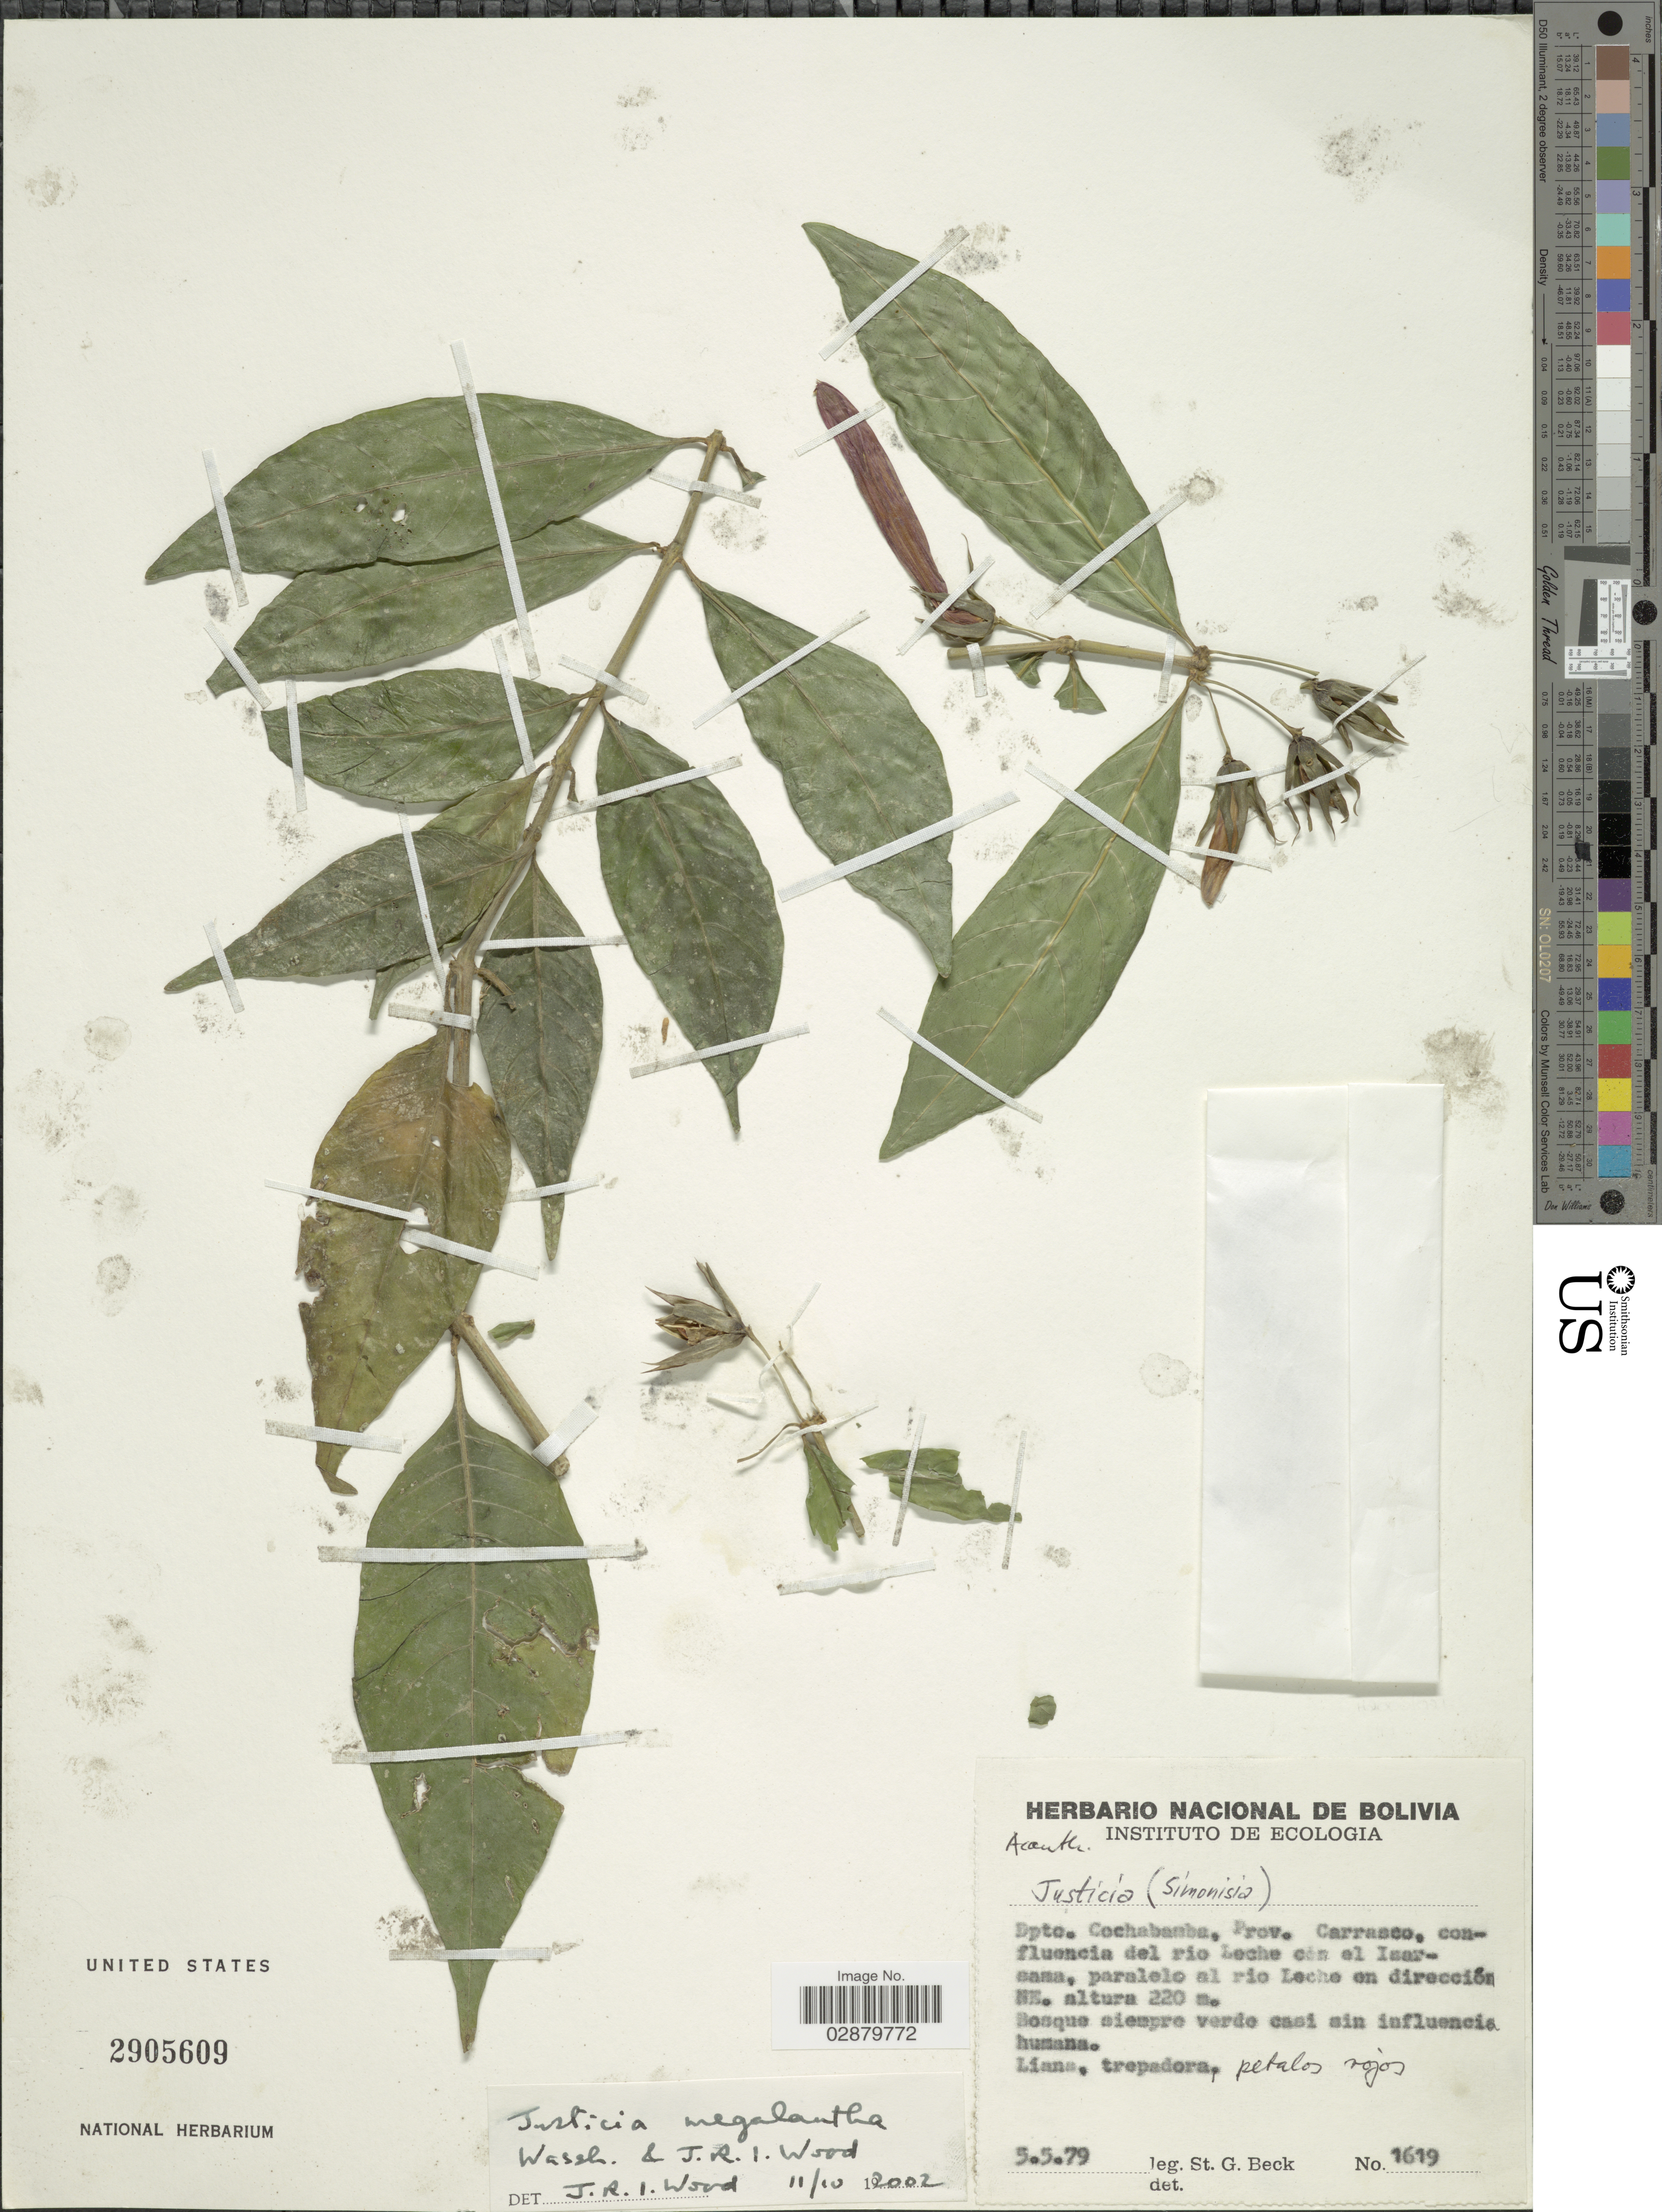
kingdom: Plantae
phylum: Tracheophyta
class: Magnoliopsida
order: Lamiales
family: Acanthaceae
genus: Justicia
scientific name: Justicia megalantha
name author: Wassh. & J.R.I. Wood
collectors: S. G. Beck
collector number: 1619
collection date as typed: Transcribed d/m/y: 5/5/79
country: Bolivia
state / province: Cochabamba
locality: Dpto. Cochabamba, Prov. Carrasco, confluencia del rio Leche con el Isarsana, paralelo al rio Leche en dirección NE.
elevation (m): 220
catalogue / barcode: US 2905609